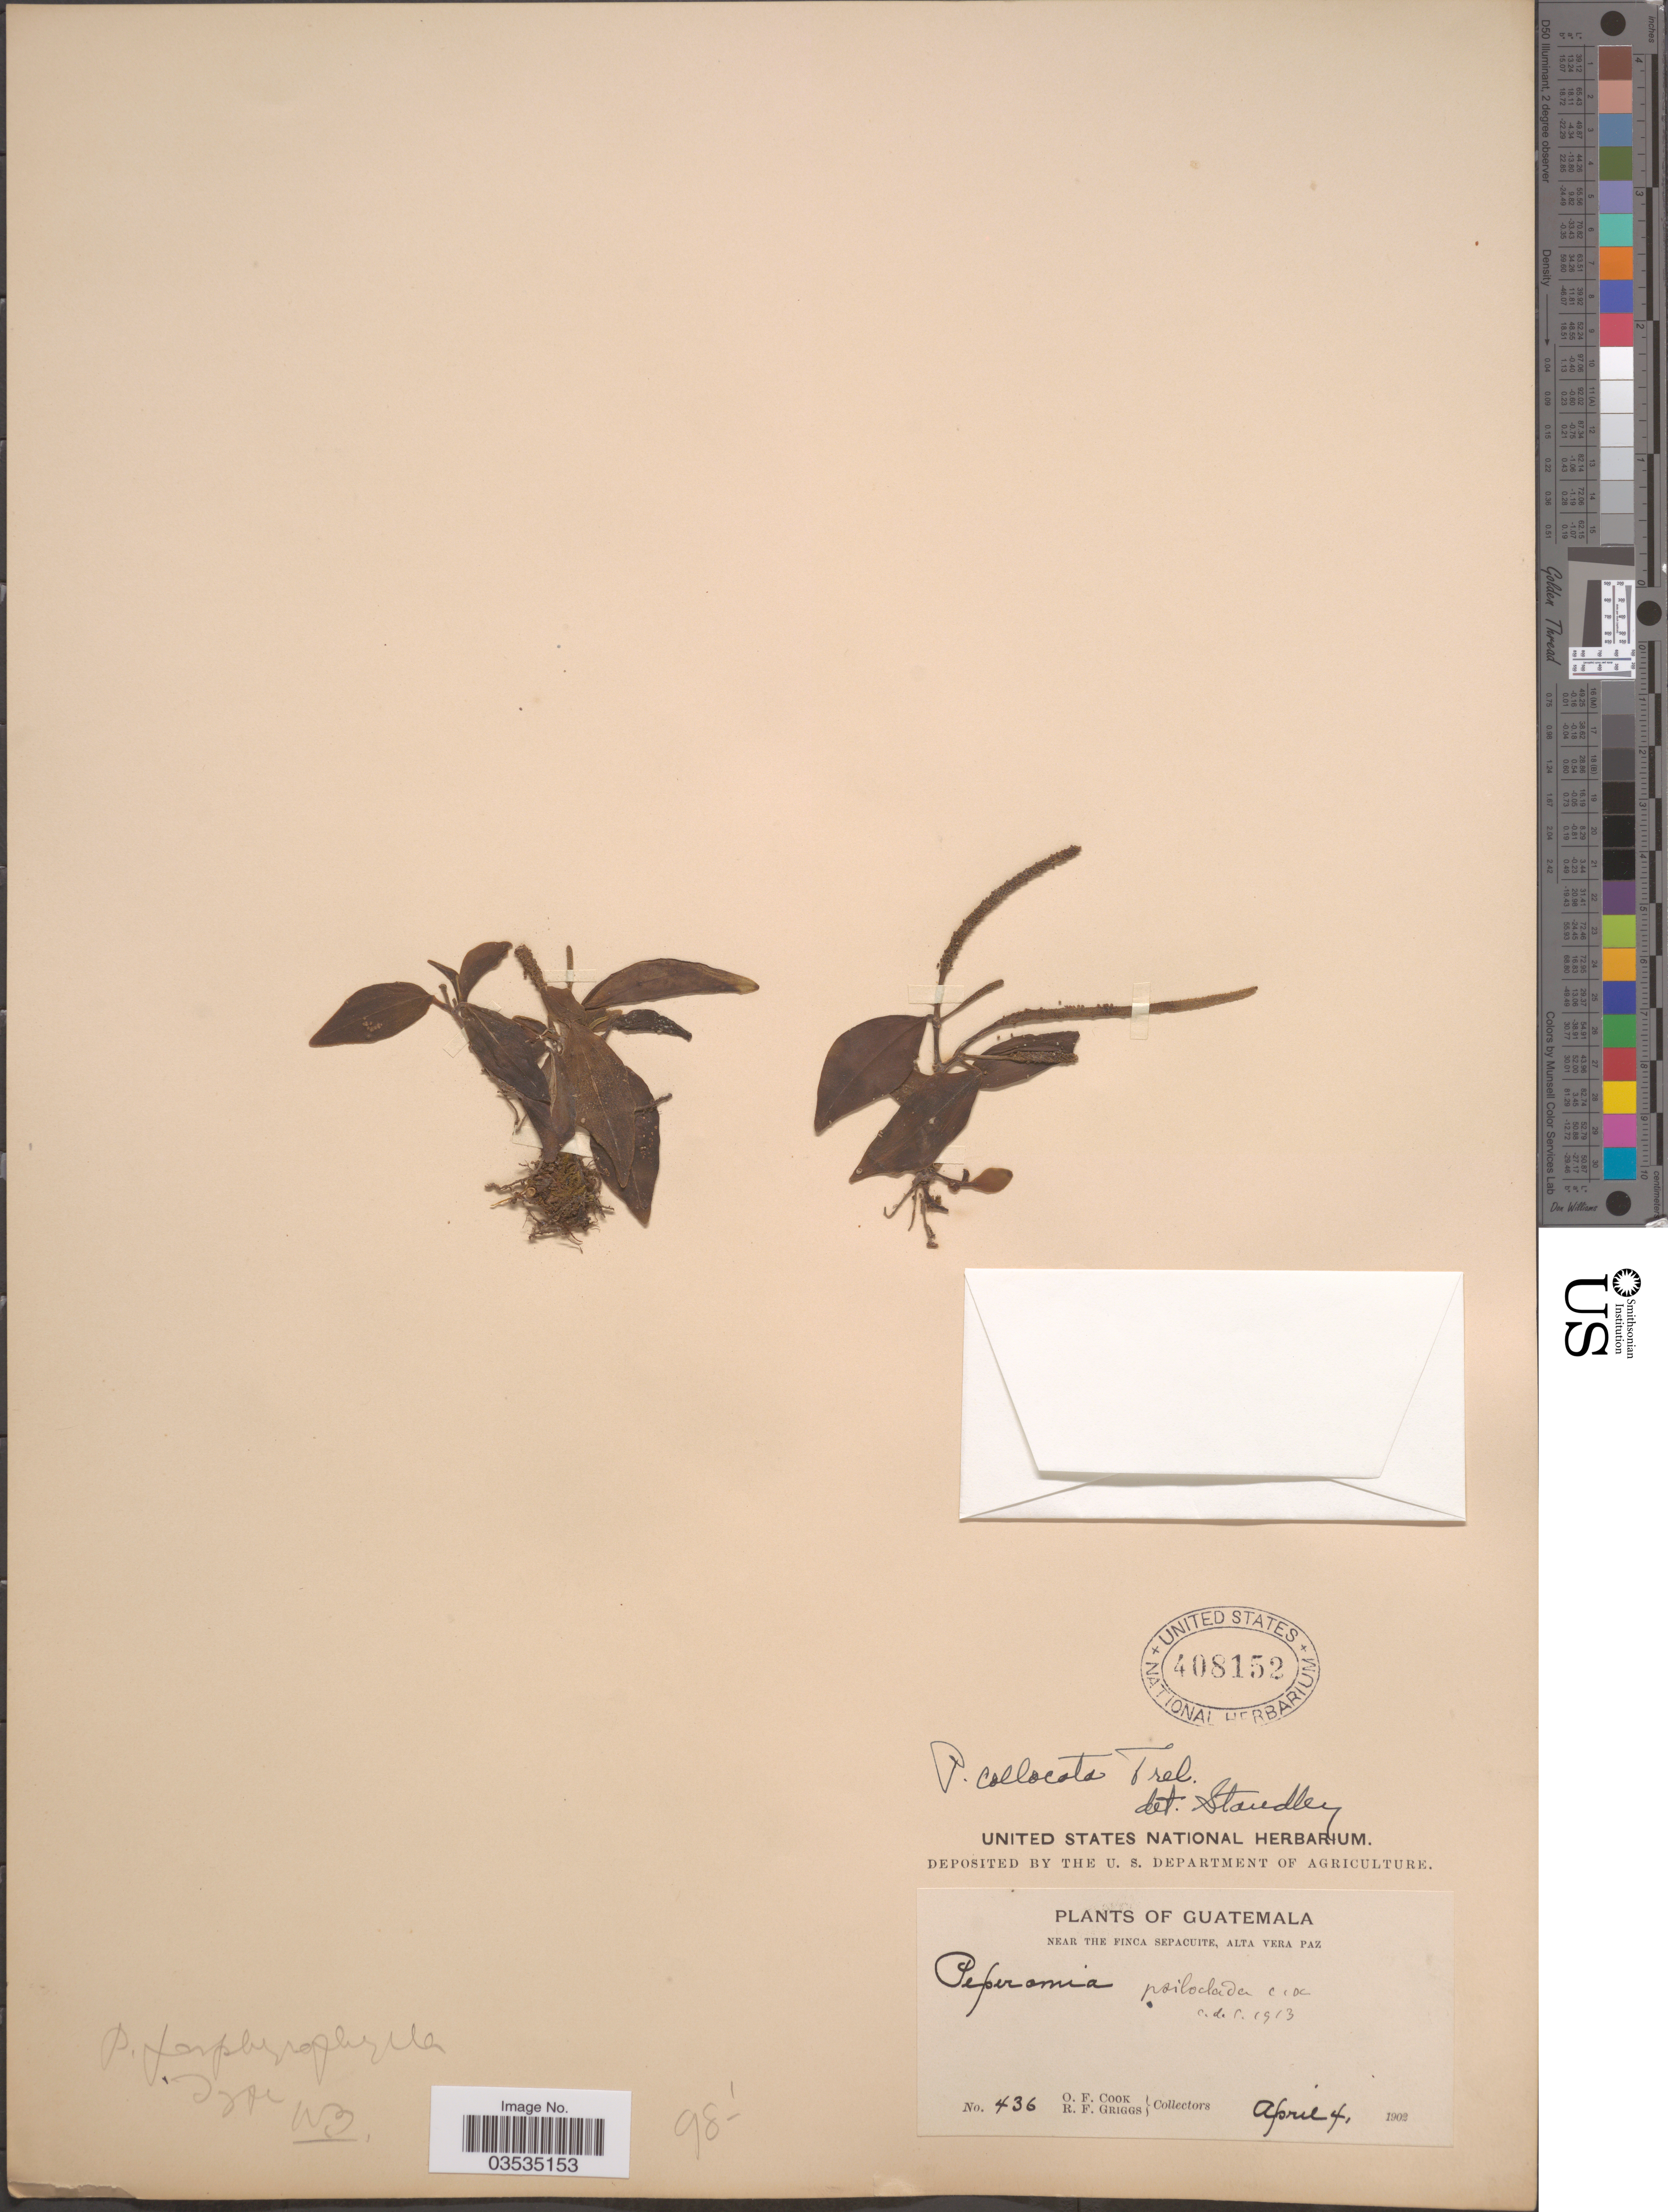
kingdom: Plantae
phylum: Tracheophyta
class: Magnoliopsida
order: Piperales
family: Piperaceae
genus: Peperomia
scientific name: Peperomia san-joseana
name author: C. DC.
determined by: Jiménez, José Estaban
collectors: O. F. Cook & R. F. Griggs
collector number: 436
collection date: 1902-04-04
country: Guatemala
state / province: Alta Verapaz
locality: Near the Finca Sepacuite, Alta Vera Paz.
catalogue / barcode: US 408152